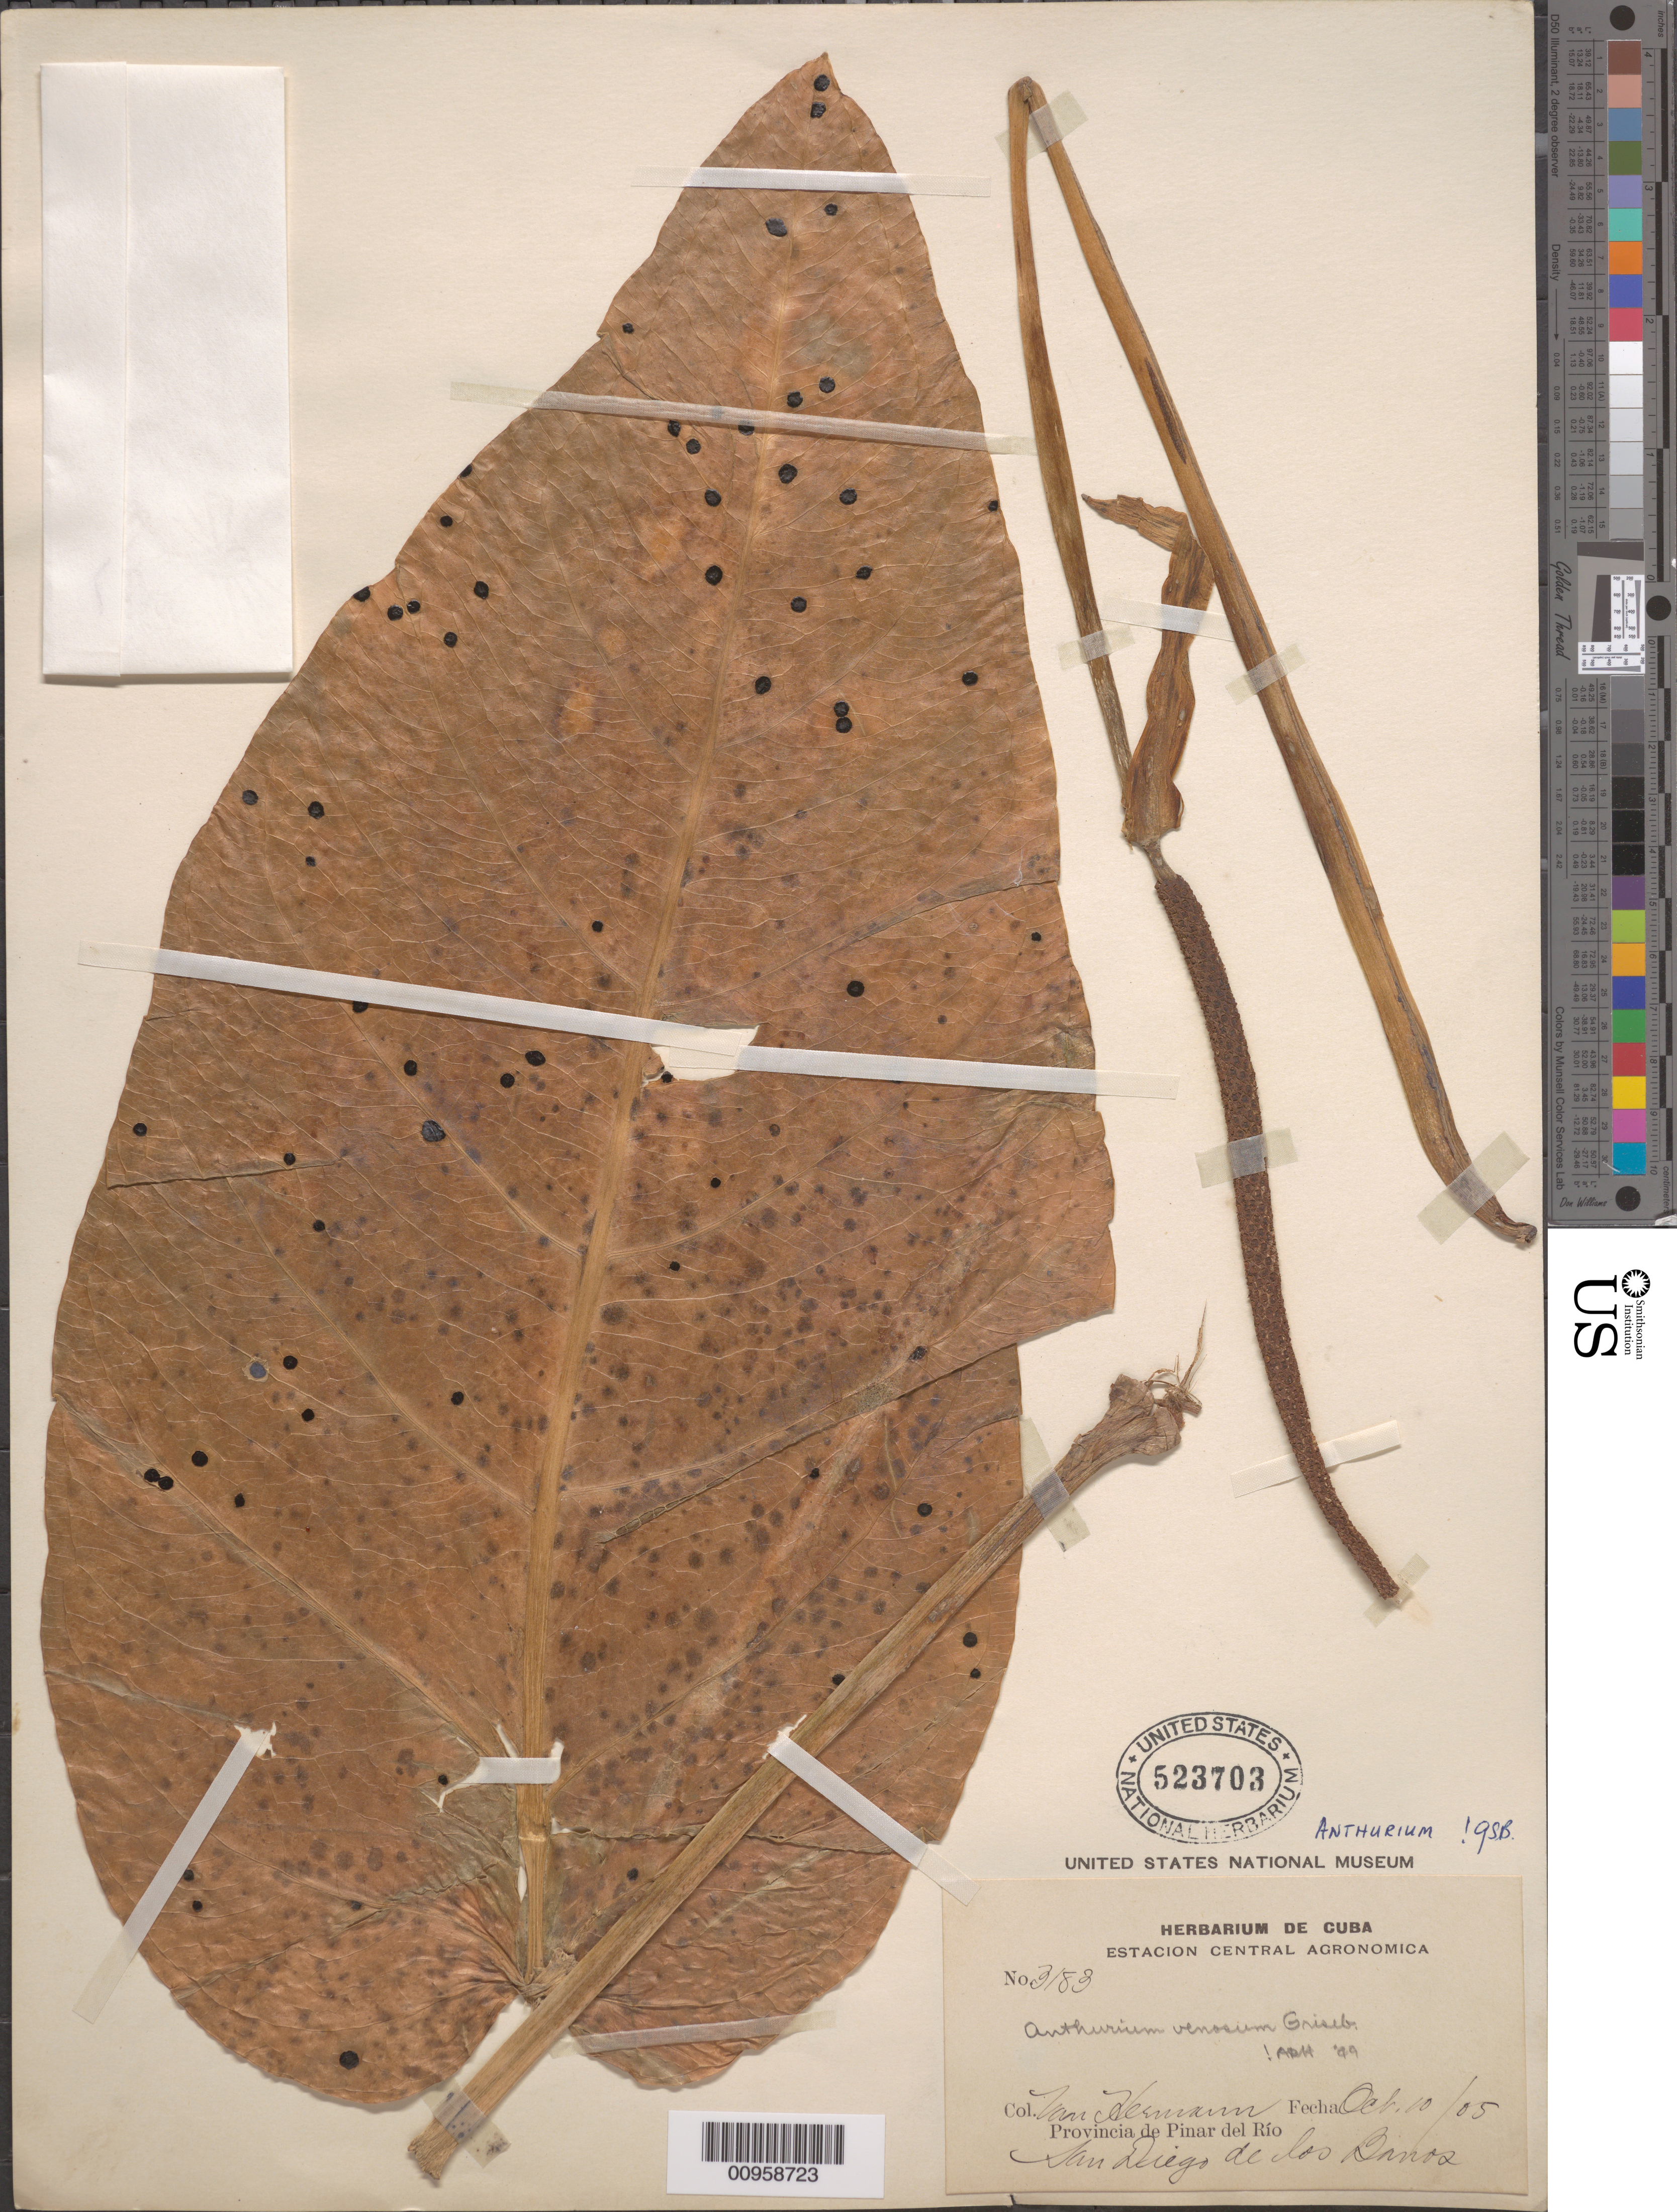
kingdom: Plantae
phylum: Tracheophyta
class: Liliopsida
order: Alismatales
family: Araceae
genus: Anthurium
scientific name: Anthurium venosum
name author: Griseb.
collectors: H. A. Van Hermann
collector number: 3183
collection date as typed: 10 Oct 1905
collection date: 1905-10-10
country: Cuba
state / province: Pinar del Rio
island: Cuba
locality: San Diego de los Baños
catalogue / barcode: US 523703